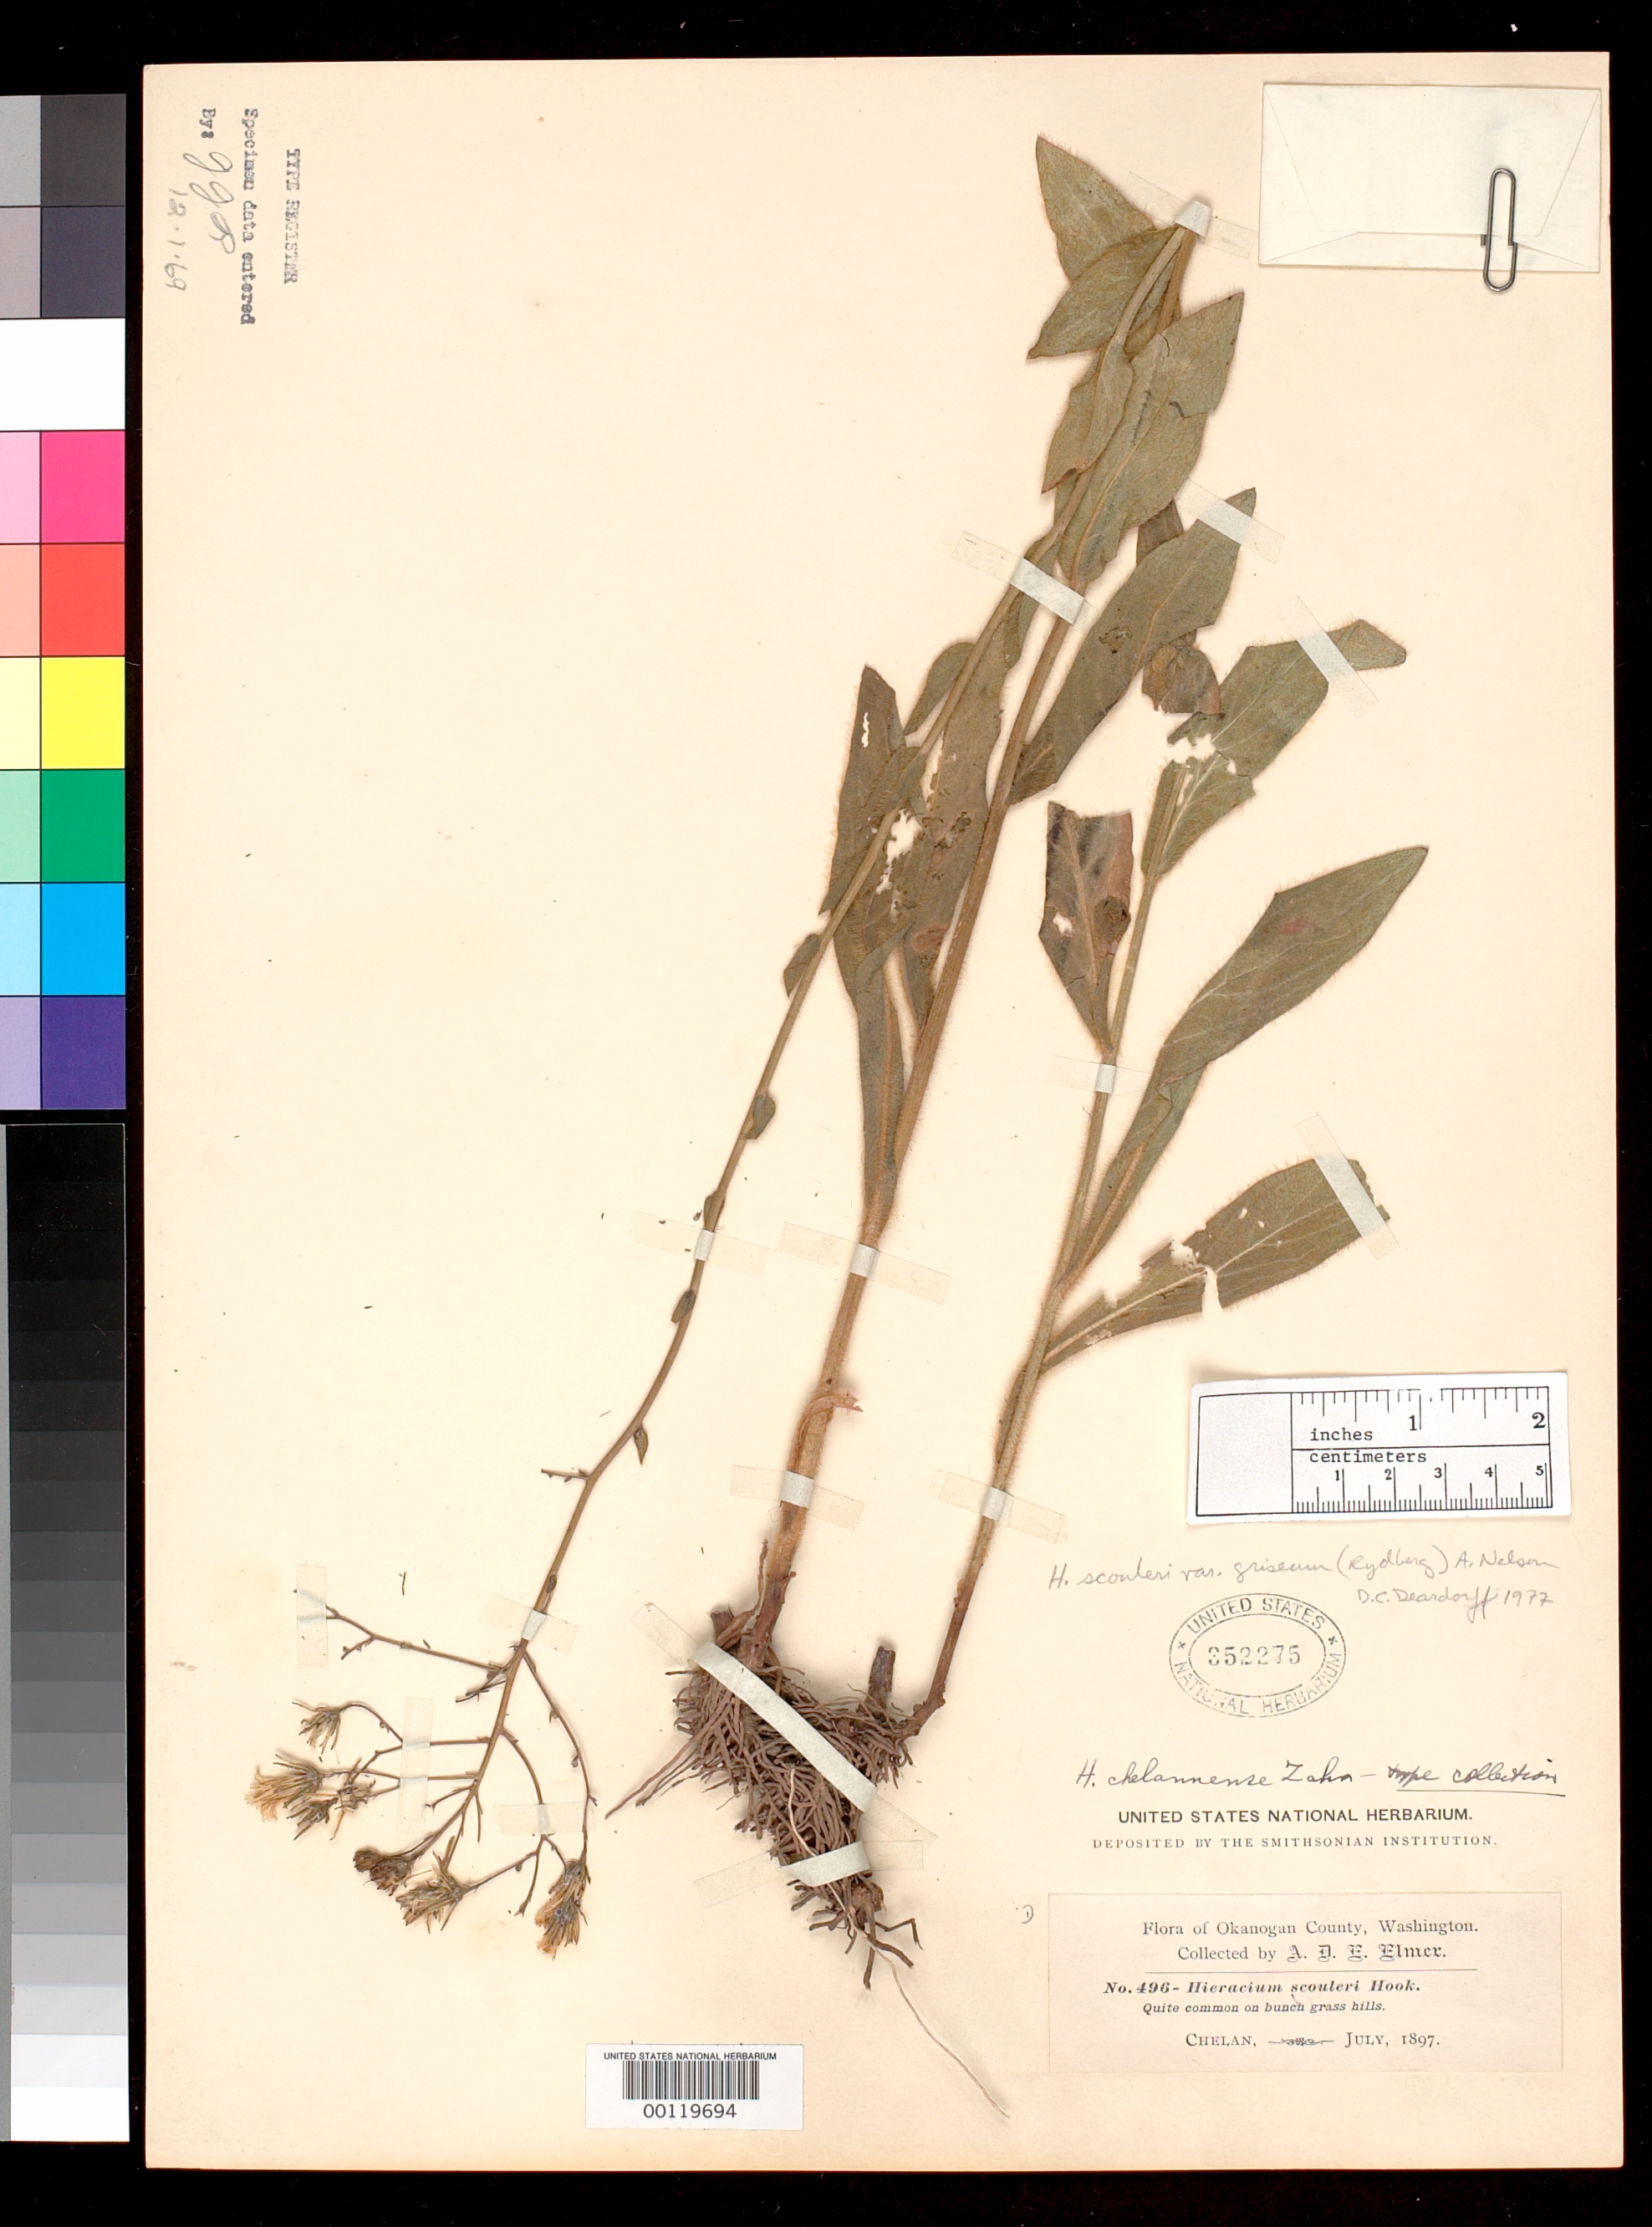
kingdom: Plantae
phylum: Tracheophyta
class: Magnoliopsida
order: Asterales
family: Asteraceae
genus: Hieracium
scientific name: Hieracium chelannense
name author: Zahn in Engl.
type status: Isotype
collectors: A. D. E. Elmer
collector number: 496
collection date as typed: Jul 1897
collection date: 1897-07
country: United States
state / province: Washington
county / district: Okanogan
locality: Chelan.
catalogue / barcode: US 352275